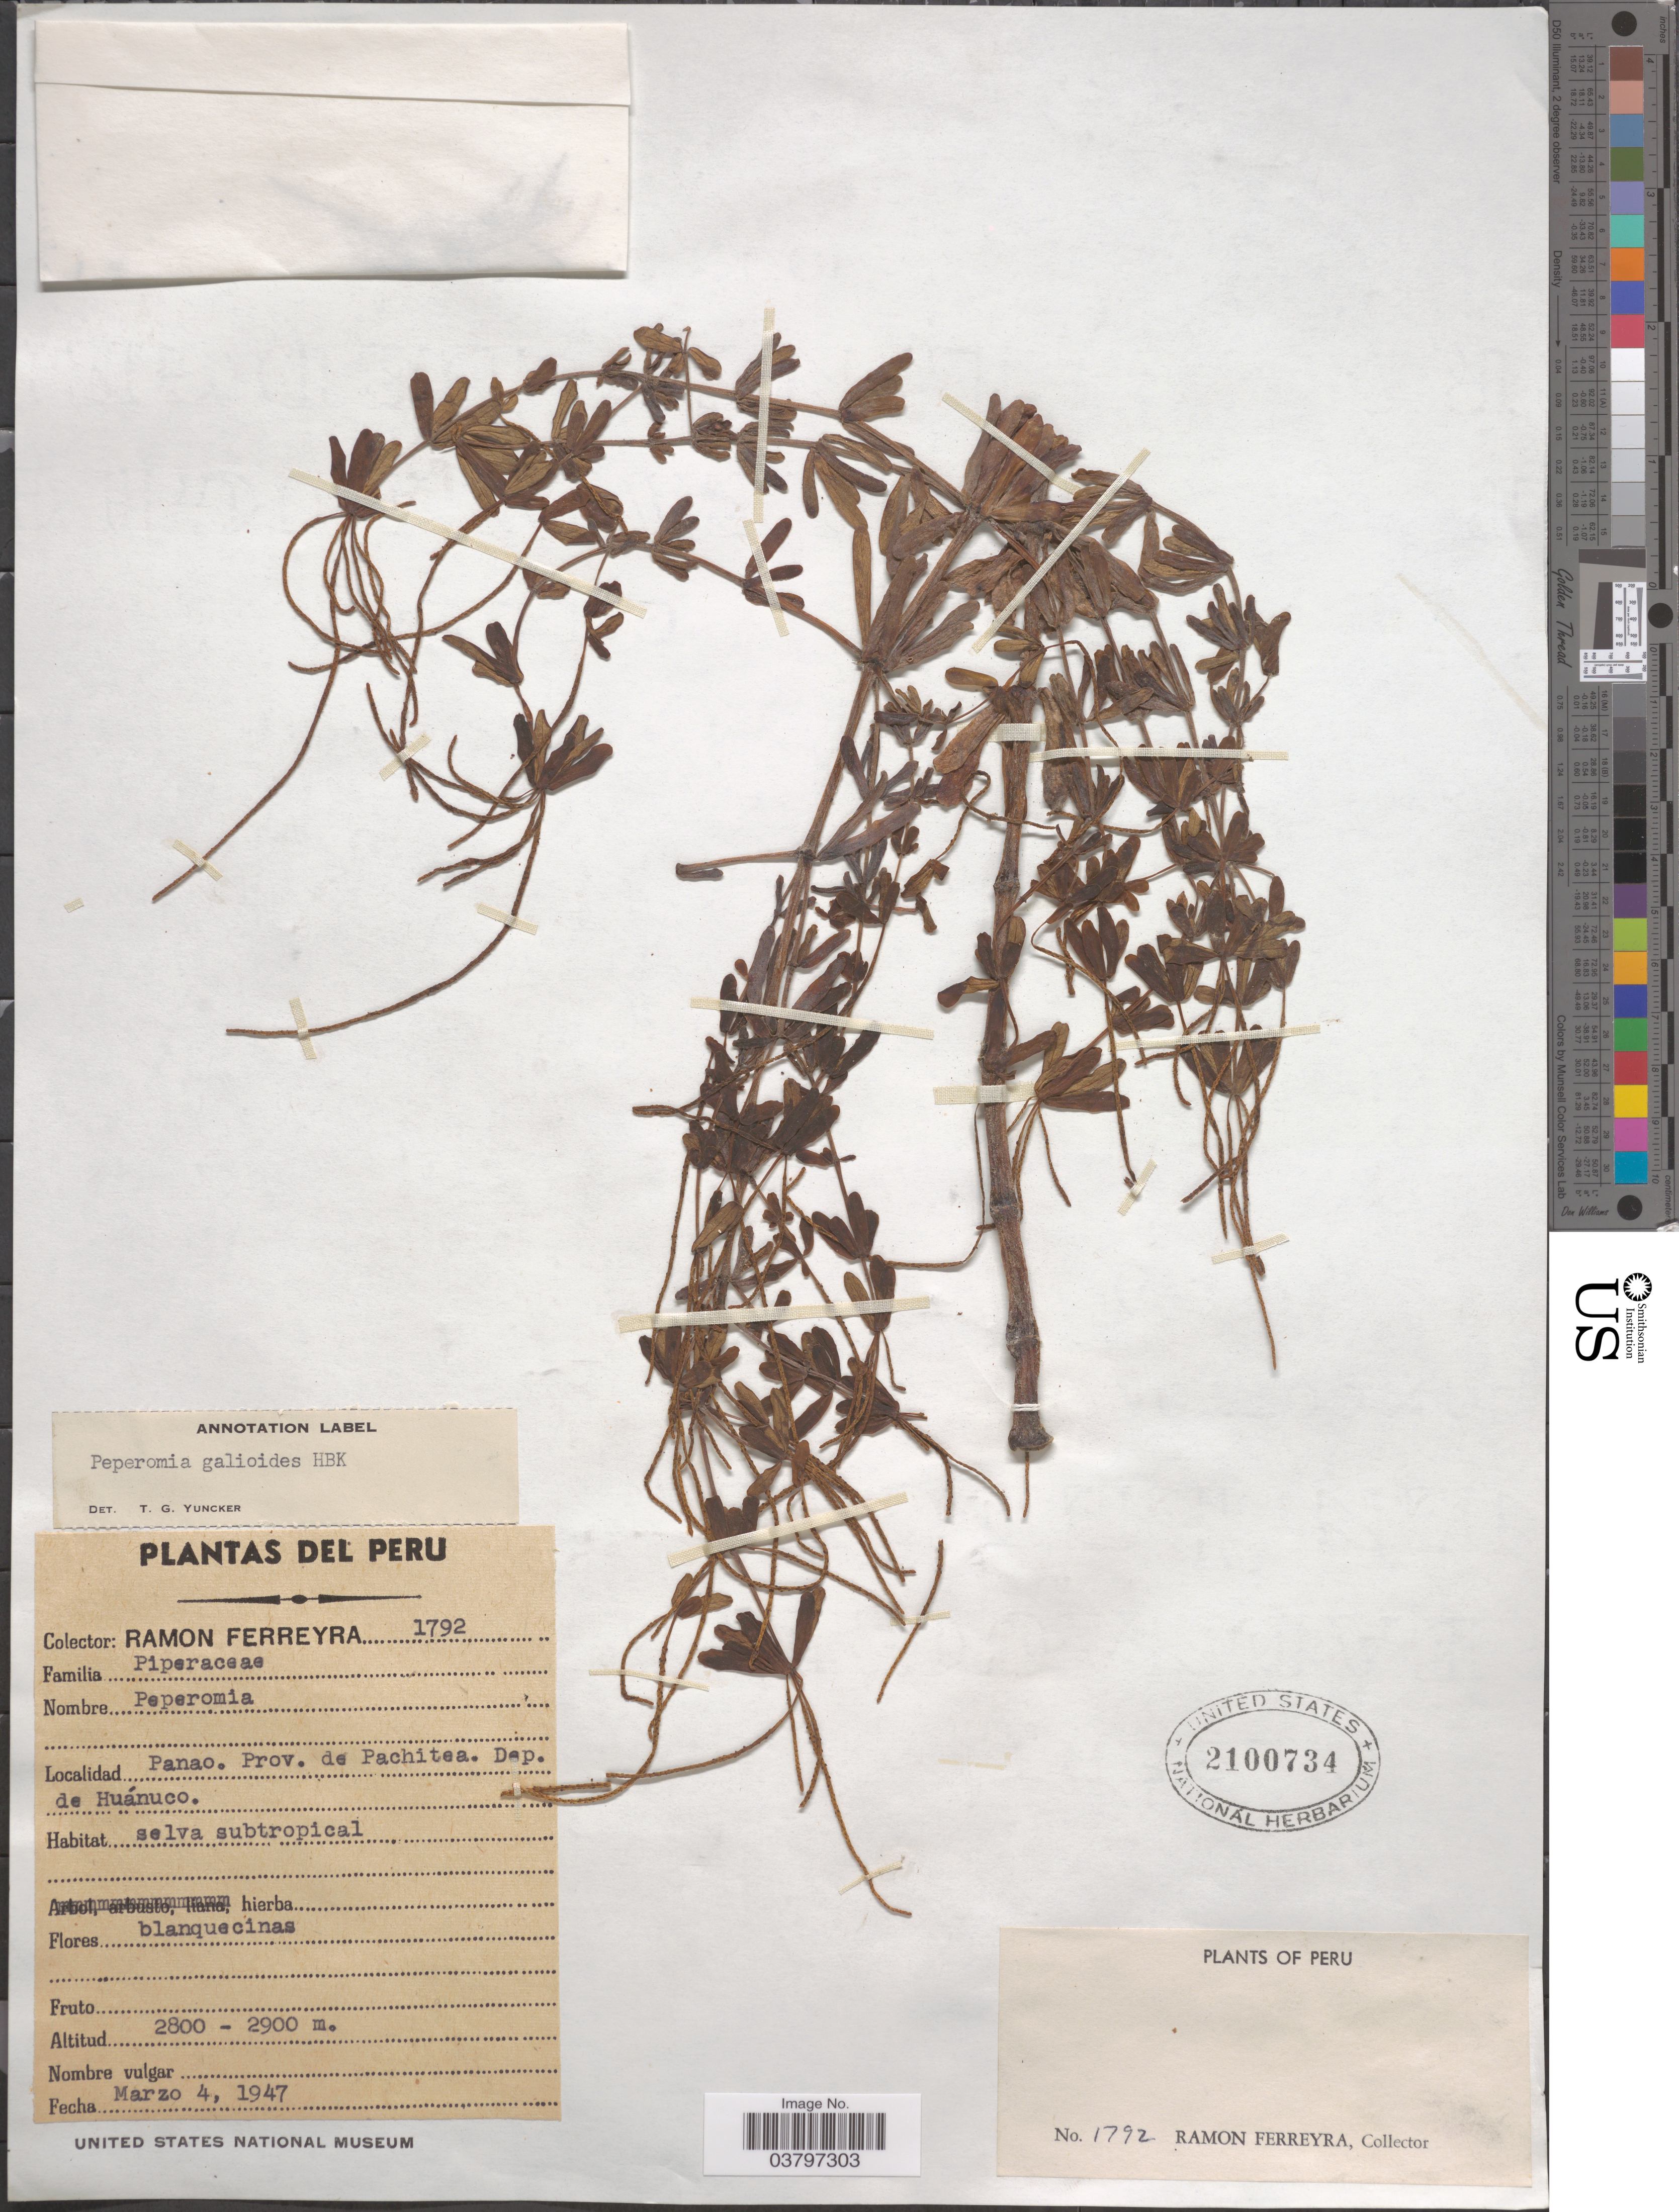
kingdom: Plantae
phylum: Tracheophyta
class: Magnoliopsida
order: Piperales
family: Piperaceae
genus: Peperomia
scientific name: Peperomia galioides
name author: Kunth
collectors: R. A. Ferreyra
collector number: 1792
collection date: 1947-03-04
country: Peru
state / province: Huánuco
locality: Papao. Prov. de Pachitea. Dep. de Huánuco.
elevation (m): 2800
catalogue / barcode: US 2100734